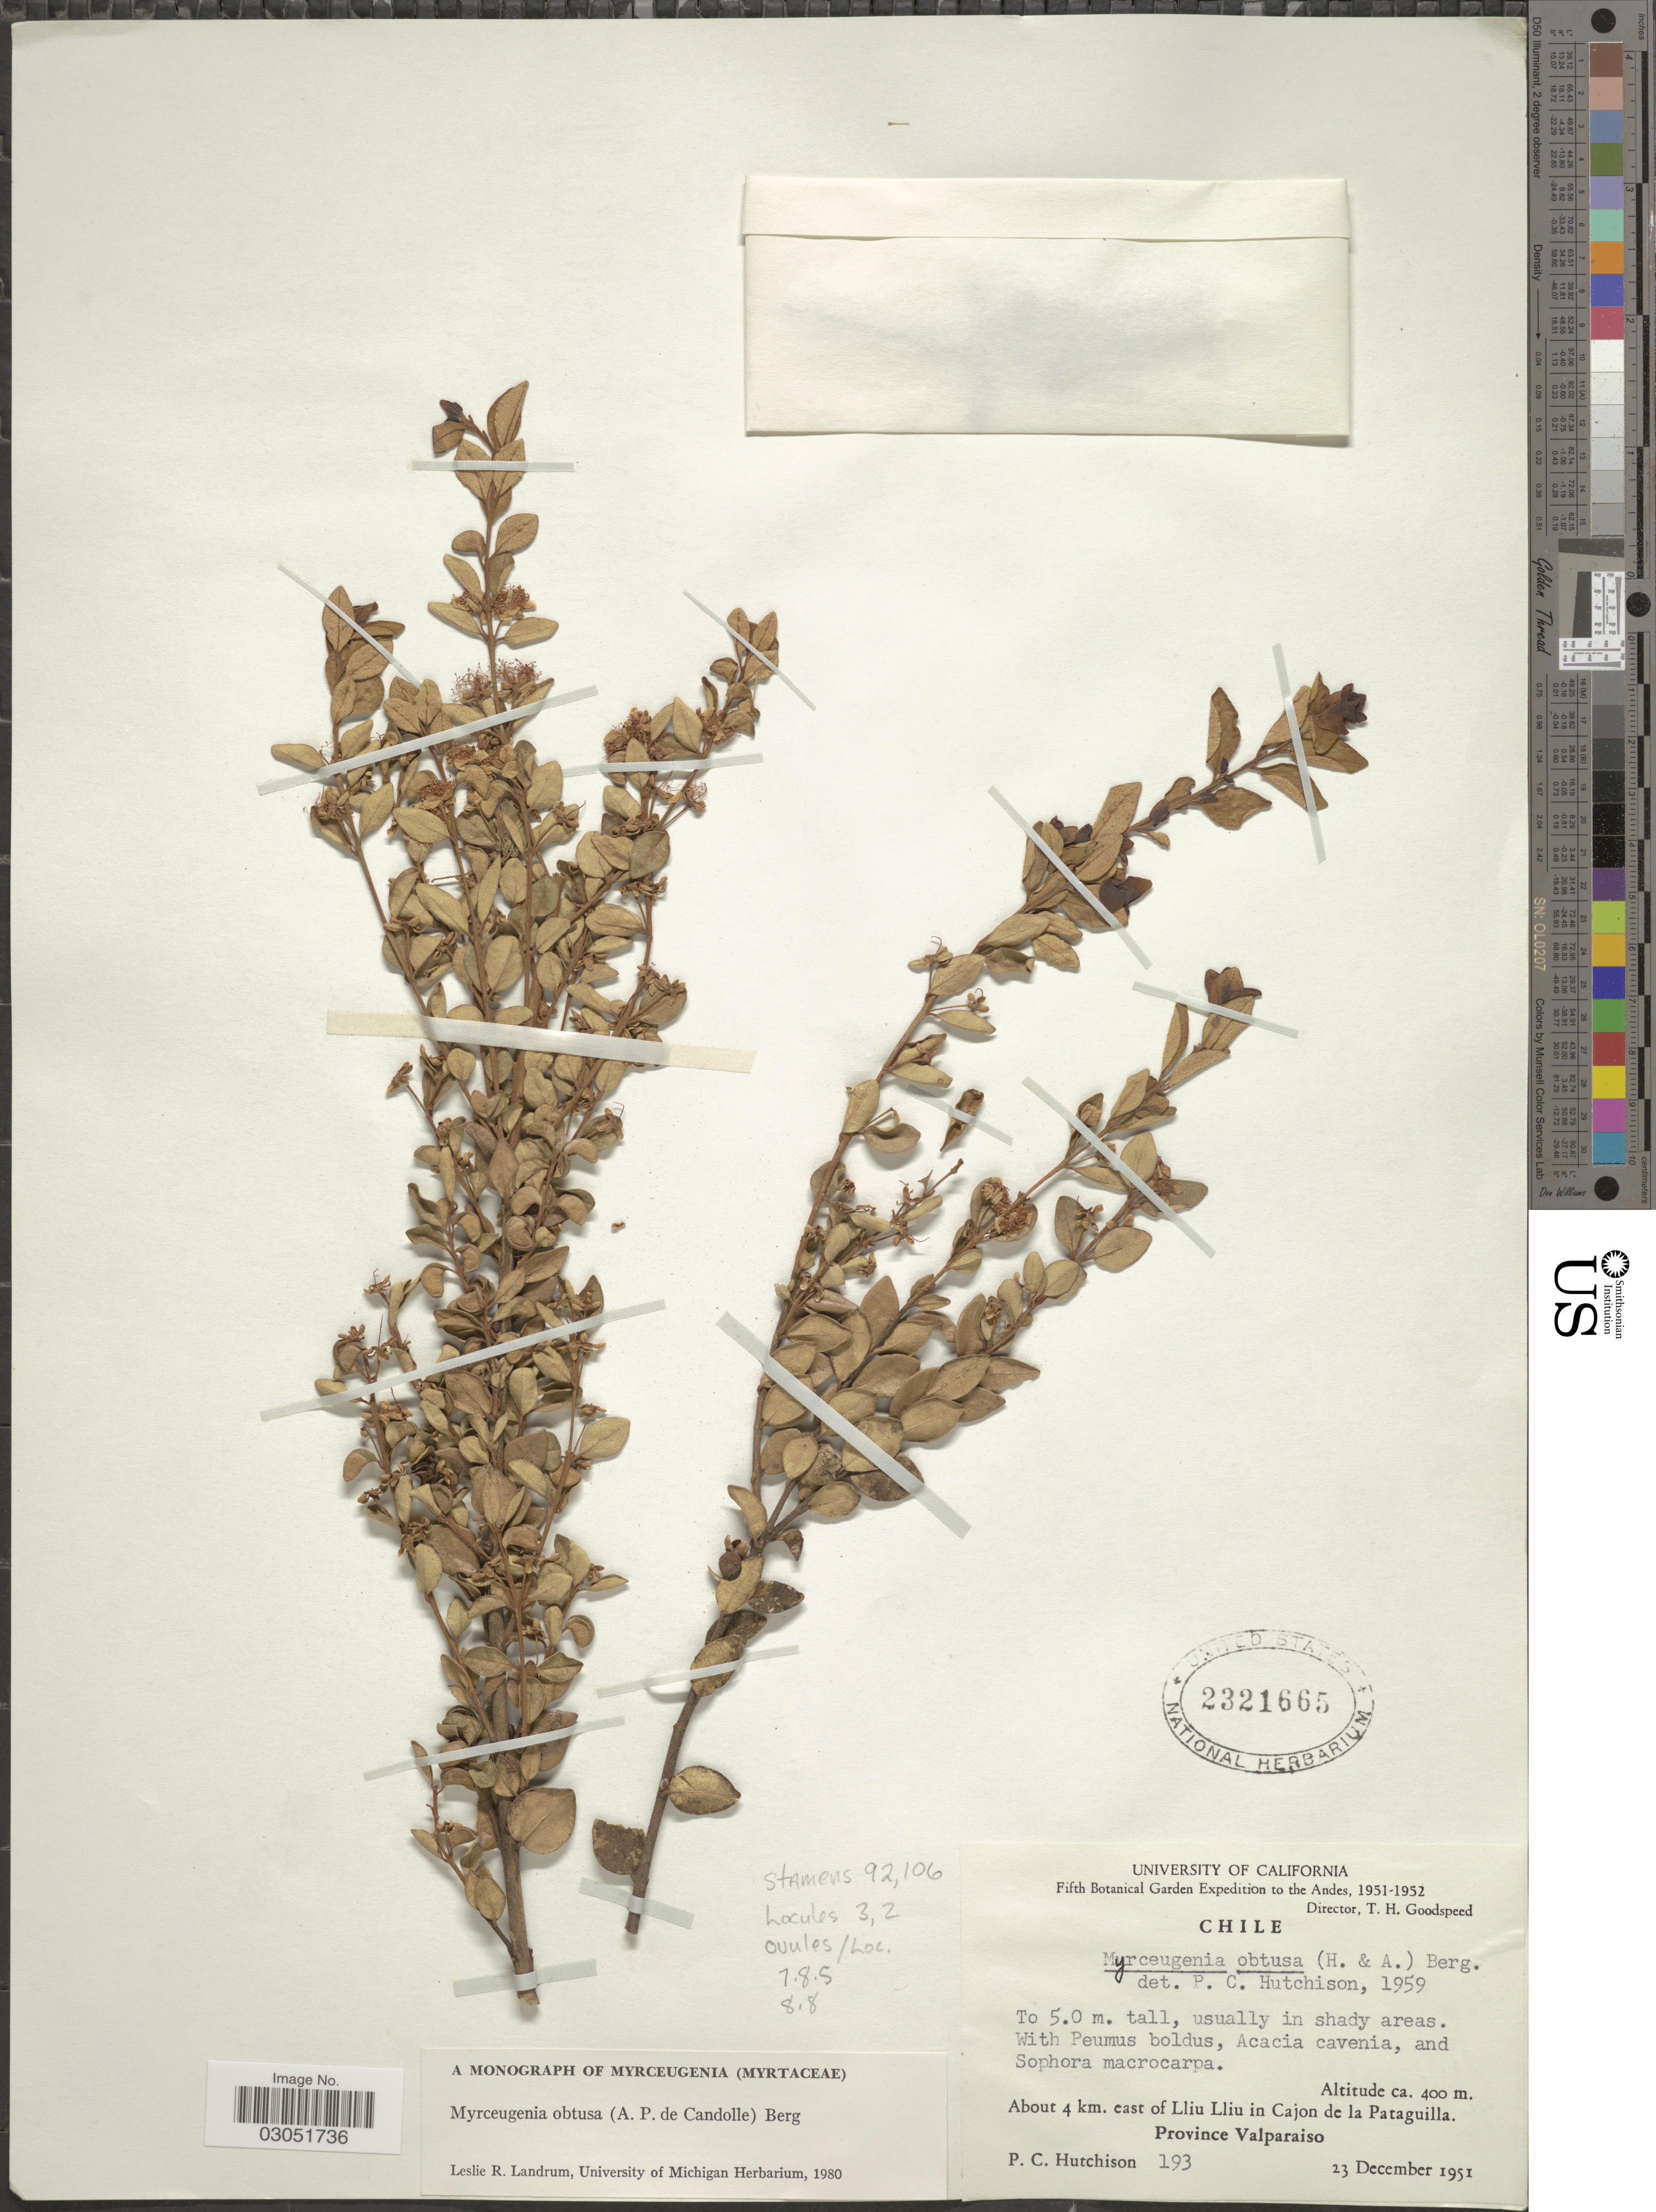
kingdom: Plantae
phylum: Tracheophyta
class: Magnoliopsida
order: Myrtales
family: Myrtaceae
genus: Myrceugenia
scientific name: Myrceugenia obtusa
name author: O. Berg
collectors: P. C. Hutchison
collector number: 193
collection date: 1951-12-23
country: Chile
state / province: Valparaíso (V)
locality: Andes. About 4 km. east of Lliu Lliu in Cajon de la Pataguilla.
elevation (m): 400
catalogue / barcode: US 2321665